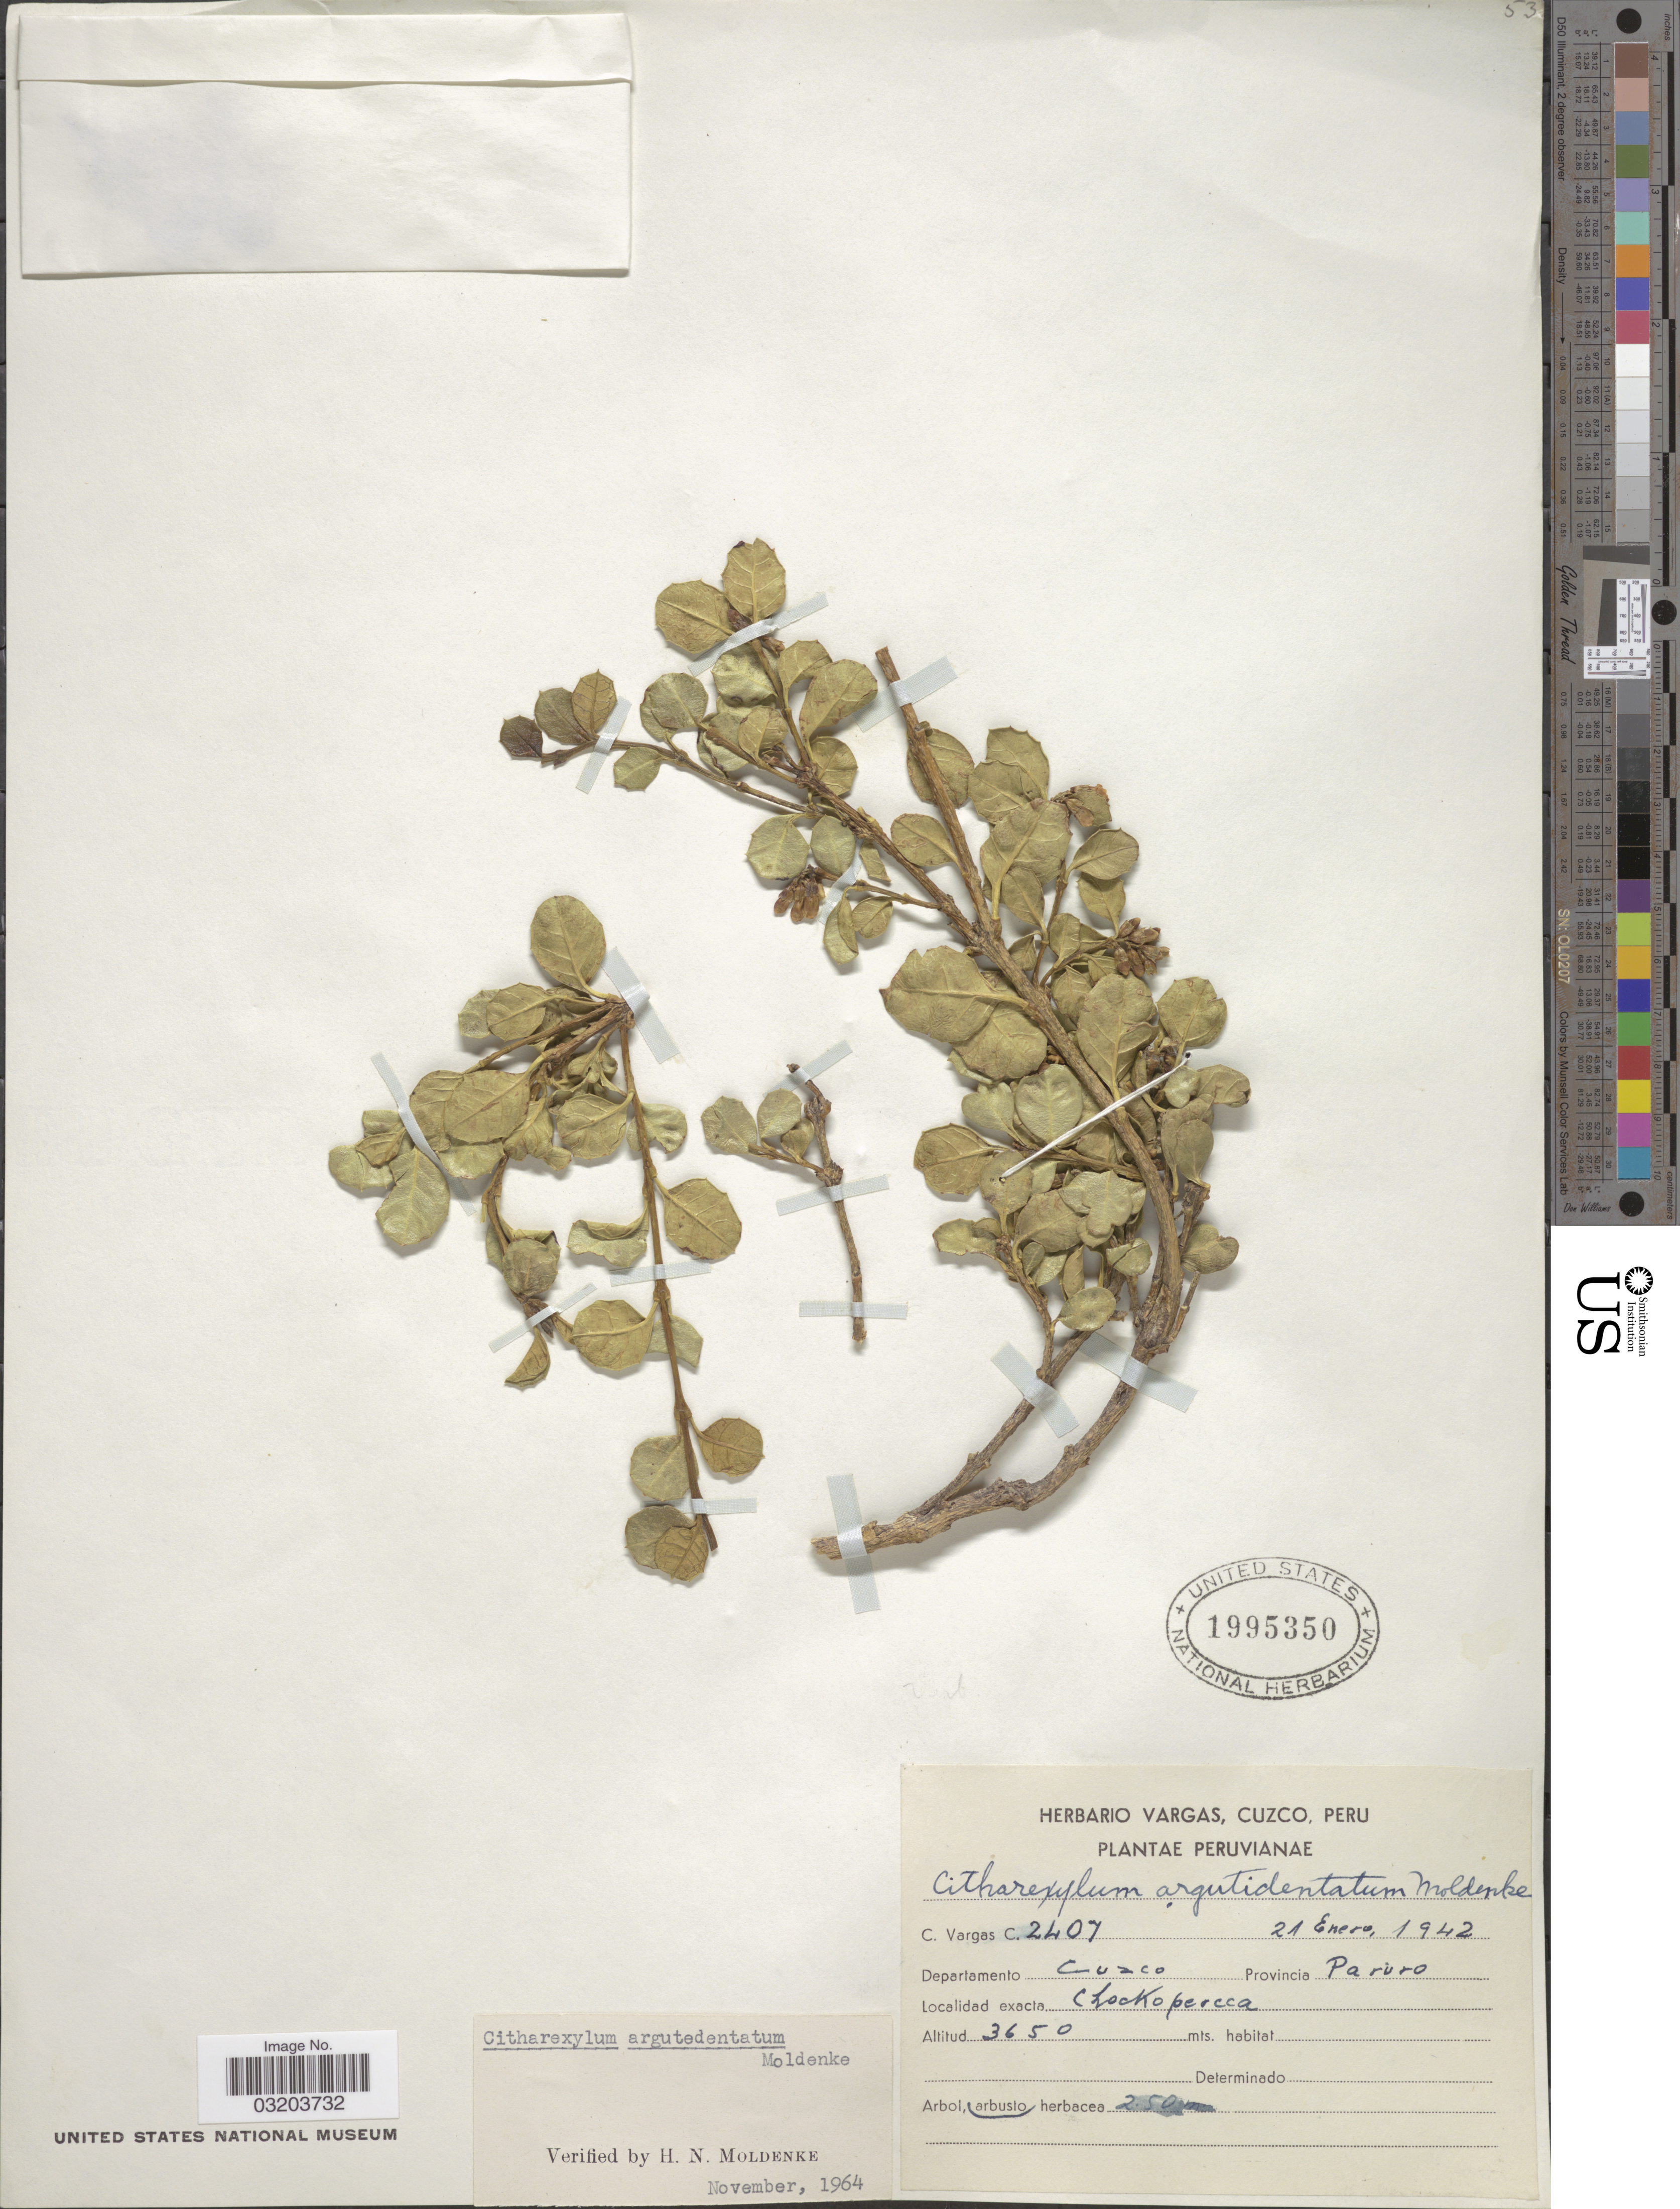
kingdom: Plantae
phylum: Tracheophyta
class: Magnoliopsida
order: Lamiales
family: Verbenaceae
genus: Citharexylum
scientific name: Citharexylum argutedentatum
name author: Moldenke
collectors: C. Vargas Calderón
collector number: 2407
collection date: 1942-01-21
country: Peru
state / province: Cusco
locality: Departamento Cuzco. Provincia Paruro. Chokopercca [interpreted].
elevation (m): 3650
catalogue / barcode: US 1995350